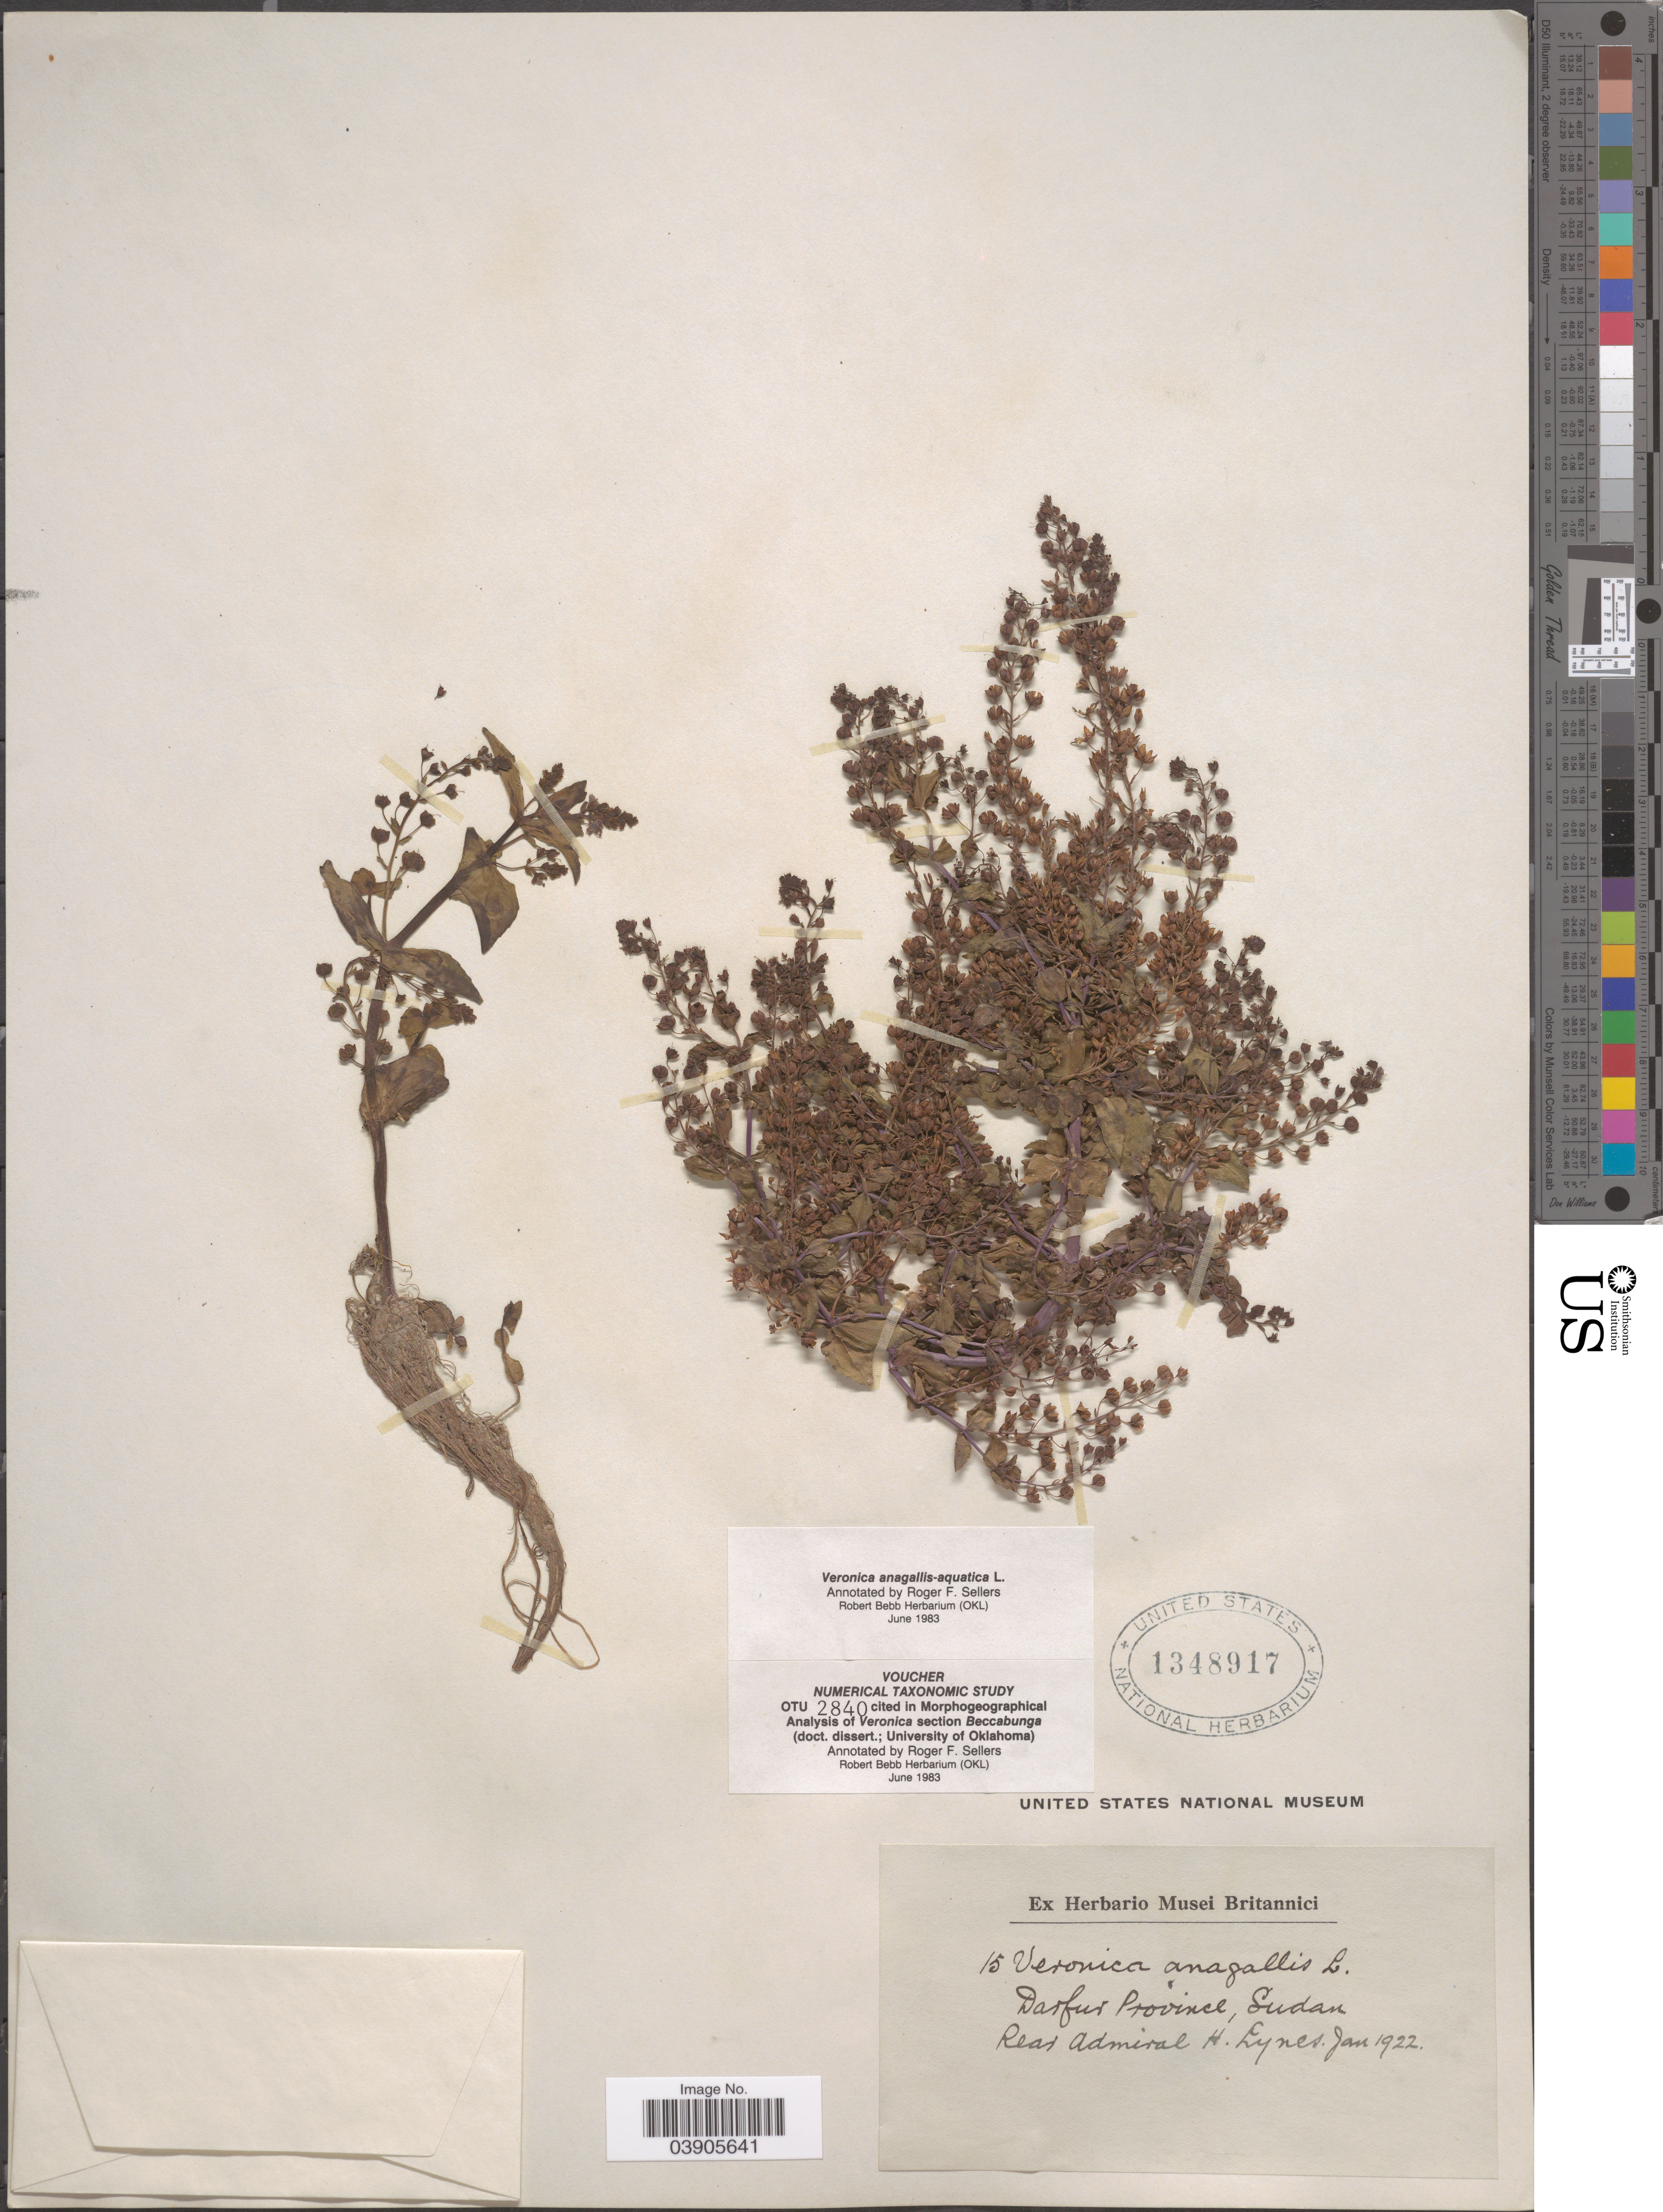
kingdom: Plantae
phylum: Tracheophyta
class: Magnoliopsida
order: Lamiales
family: Plantaginaceae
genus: Veronica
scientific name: Veronica anagallis-aquatica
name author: L.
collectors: H. Lynes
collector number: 15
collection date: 1922-01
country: Sudan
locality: Darfur Province.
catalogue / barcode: US 1348917